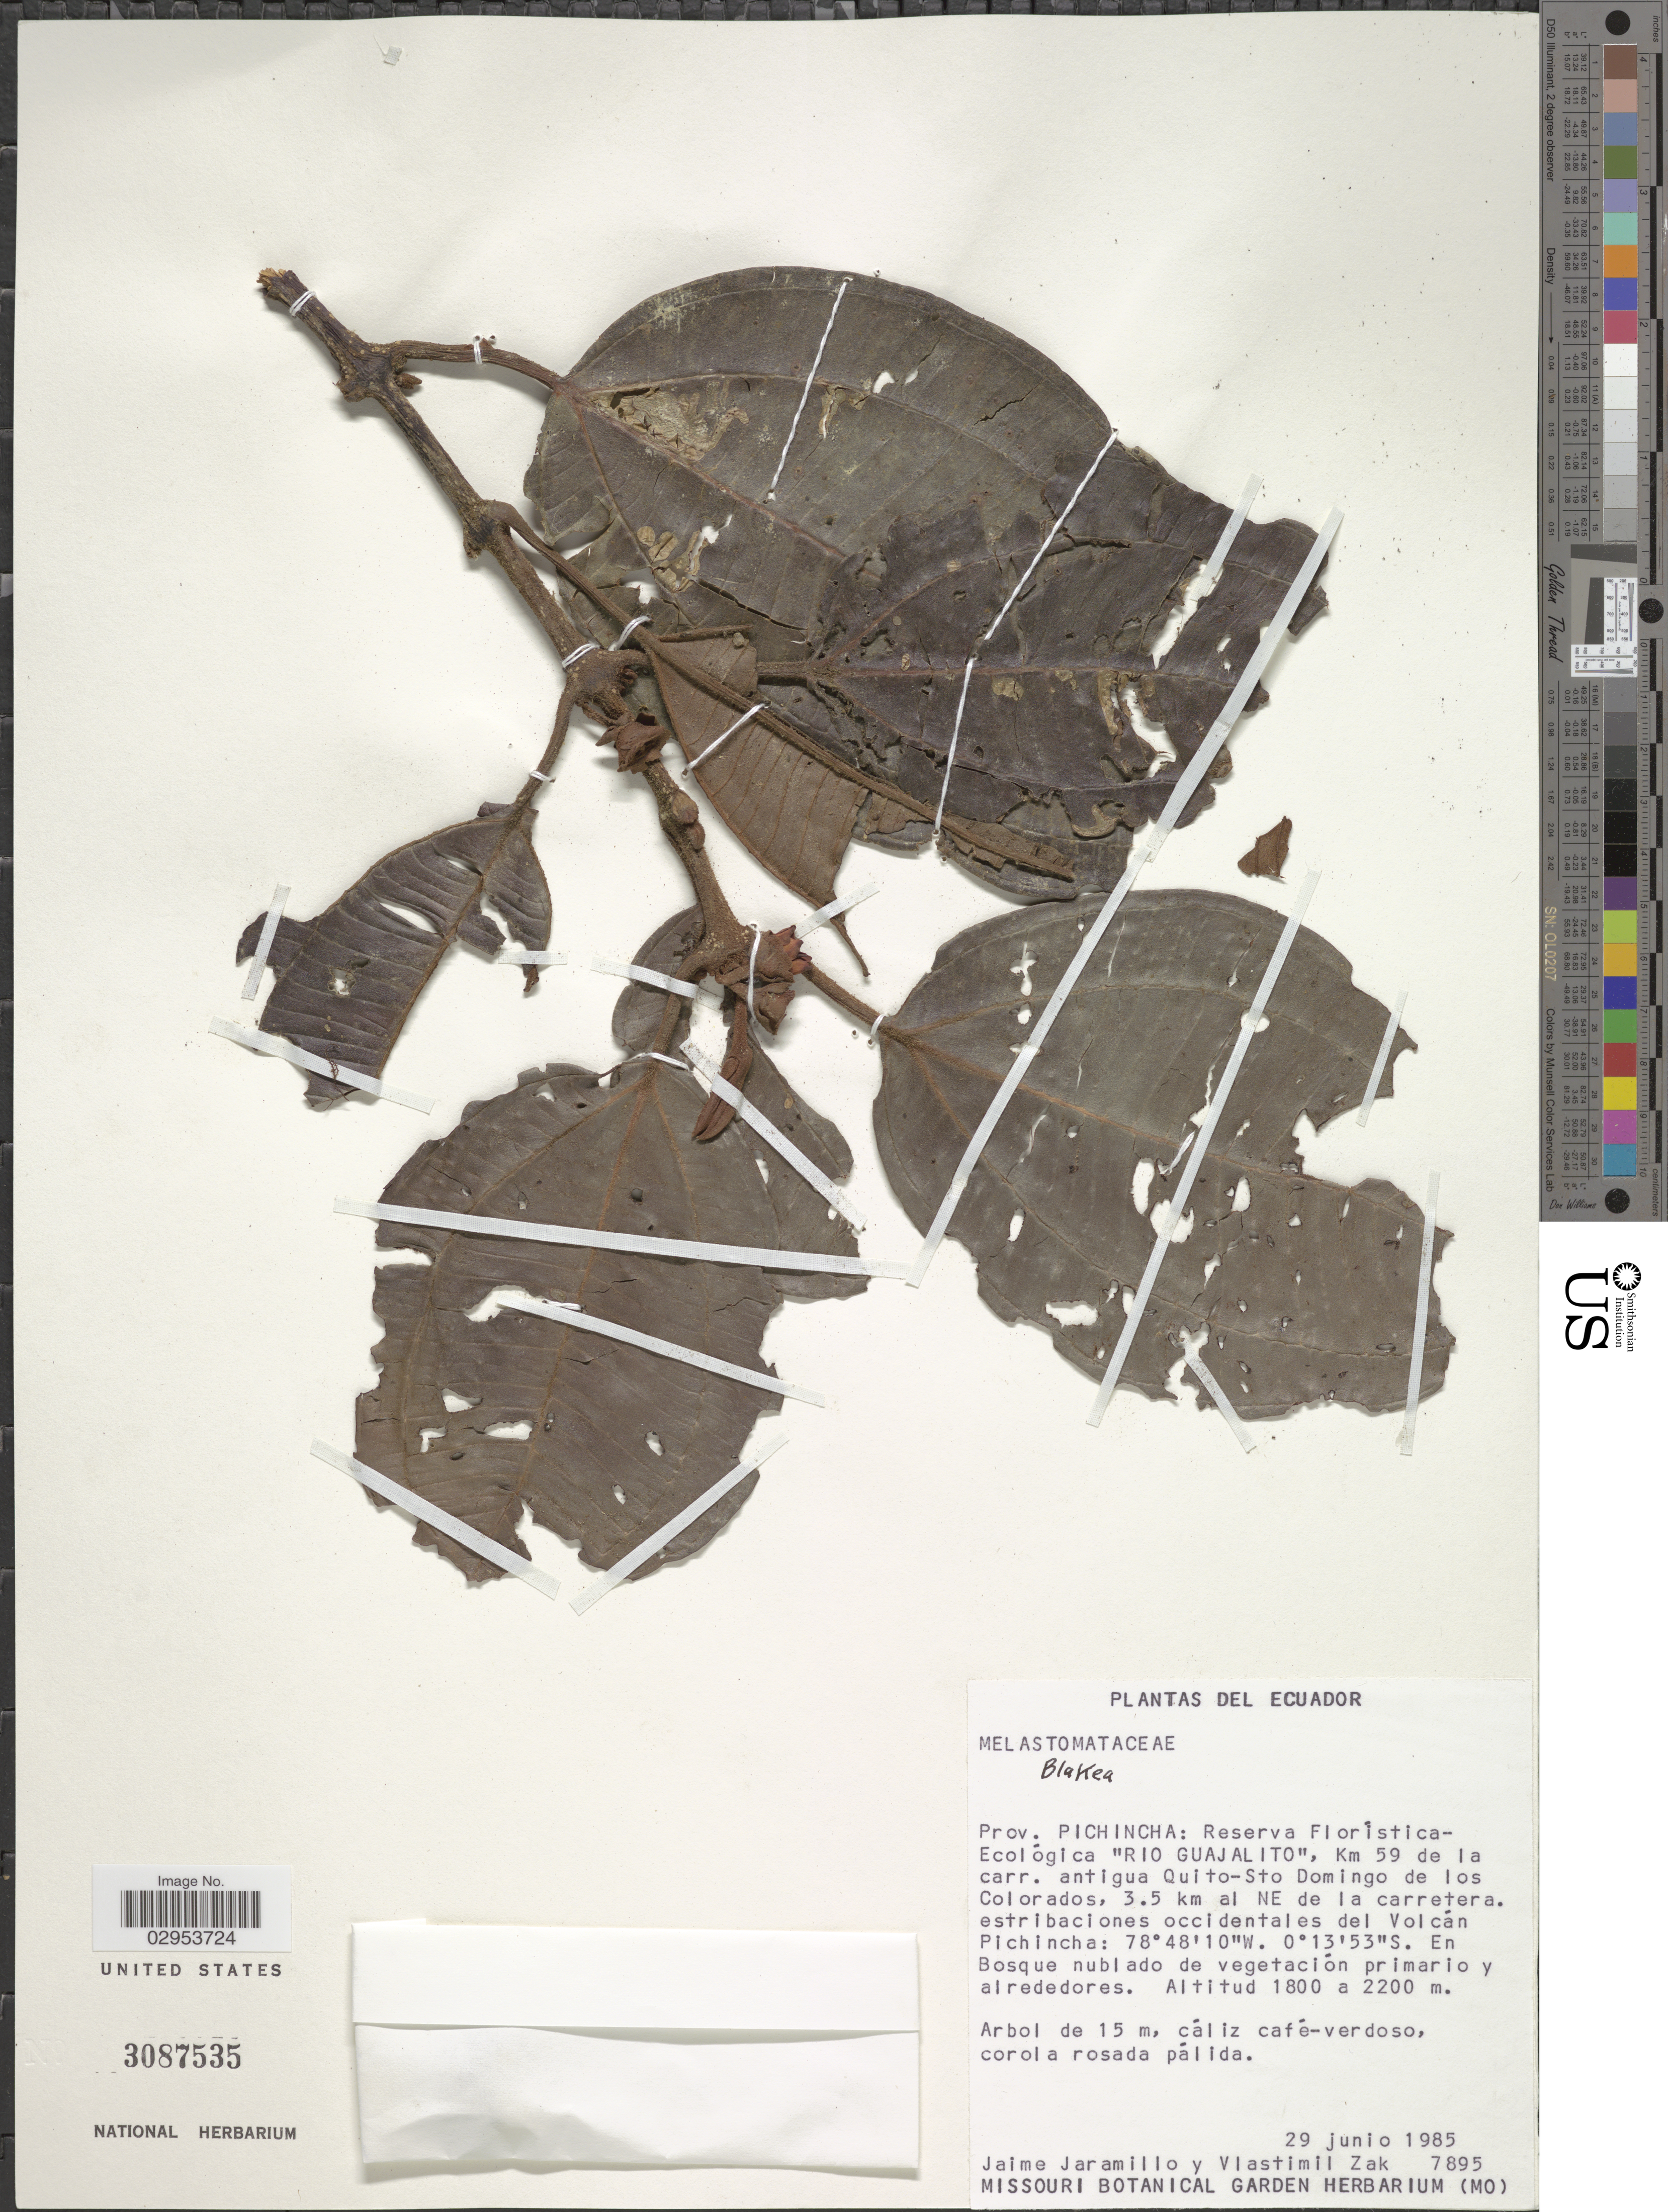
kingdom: Plantae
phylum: Tracheophyta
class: Magnoliopsida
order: Myrtales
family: Melastomataceae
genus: Blakea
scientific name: Blakea sp.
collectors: J. Jaramillo & V. Zak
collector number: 7895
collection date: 1985-06-29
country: Ecuador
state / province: Pichincha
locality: Reserva Floristica-Ecológica 'Rio Guajalito', Km 59 de la carr. antigua Quito-Sto Domingo de los Colorados, 3.5 km al NE de la carretera. estribaciones oocidentales del Volcán Pichincha.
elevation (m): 1800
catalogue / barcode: US 3087535